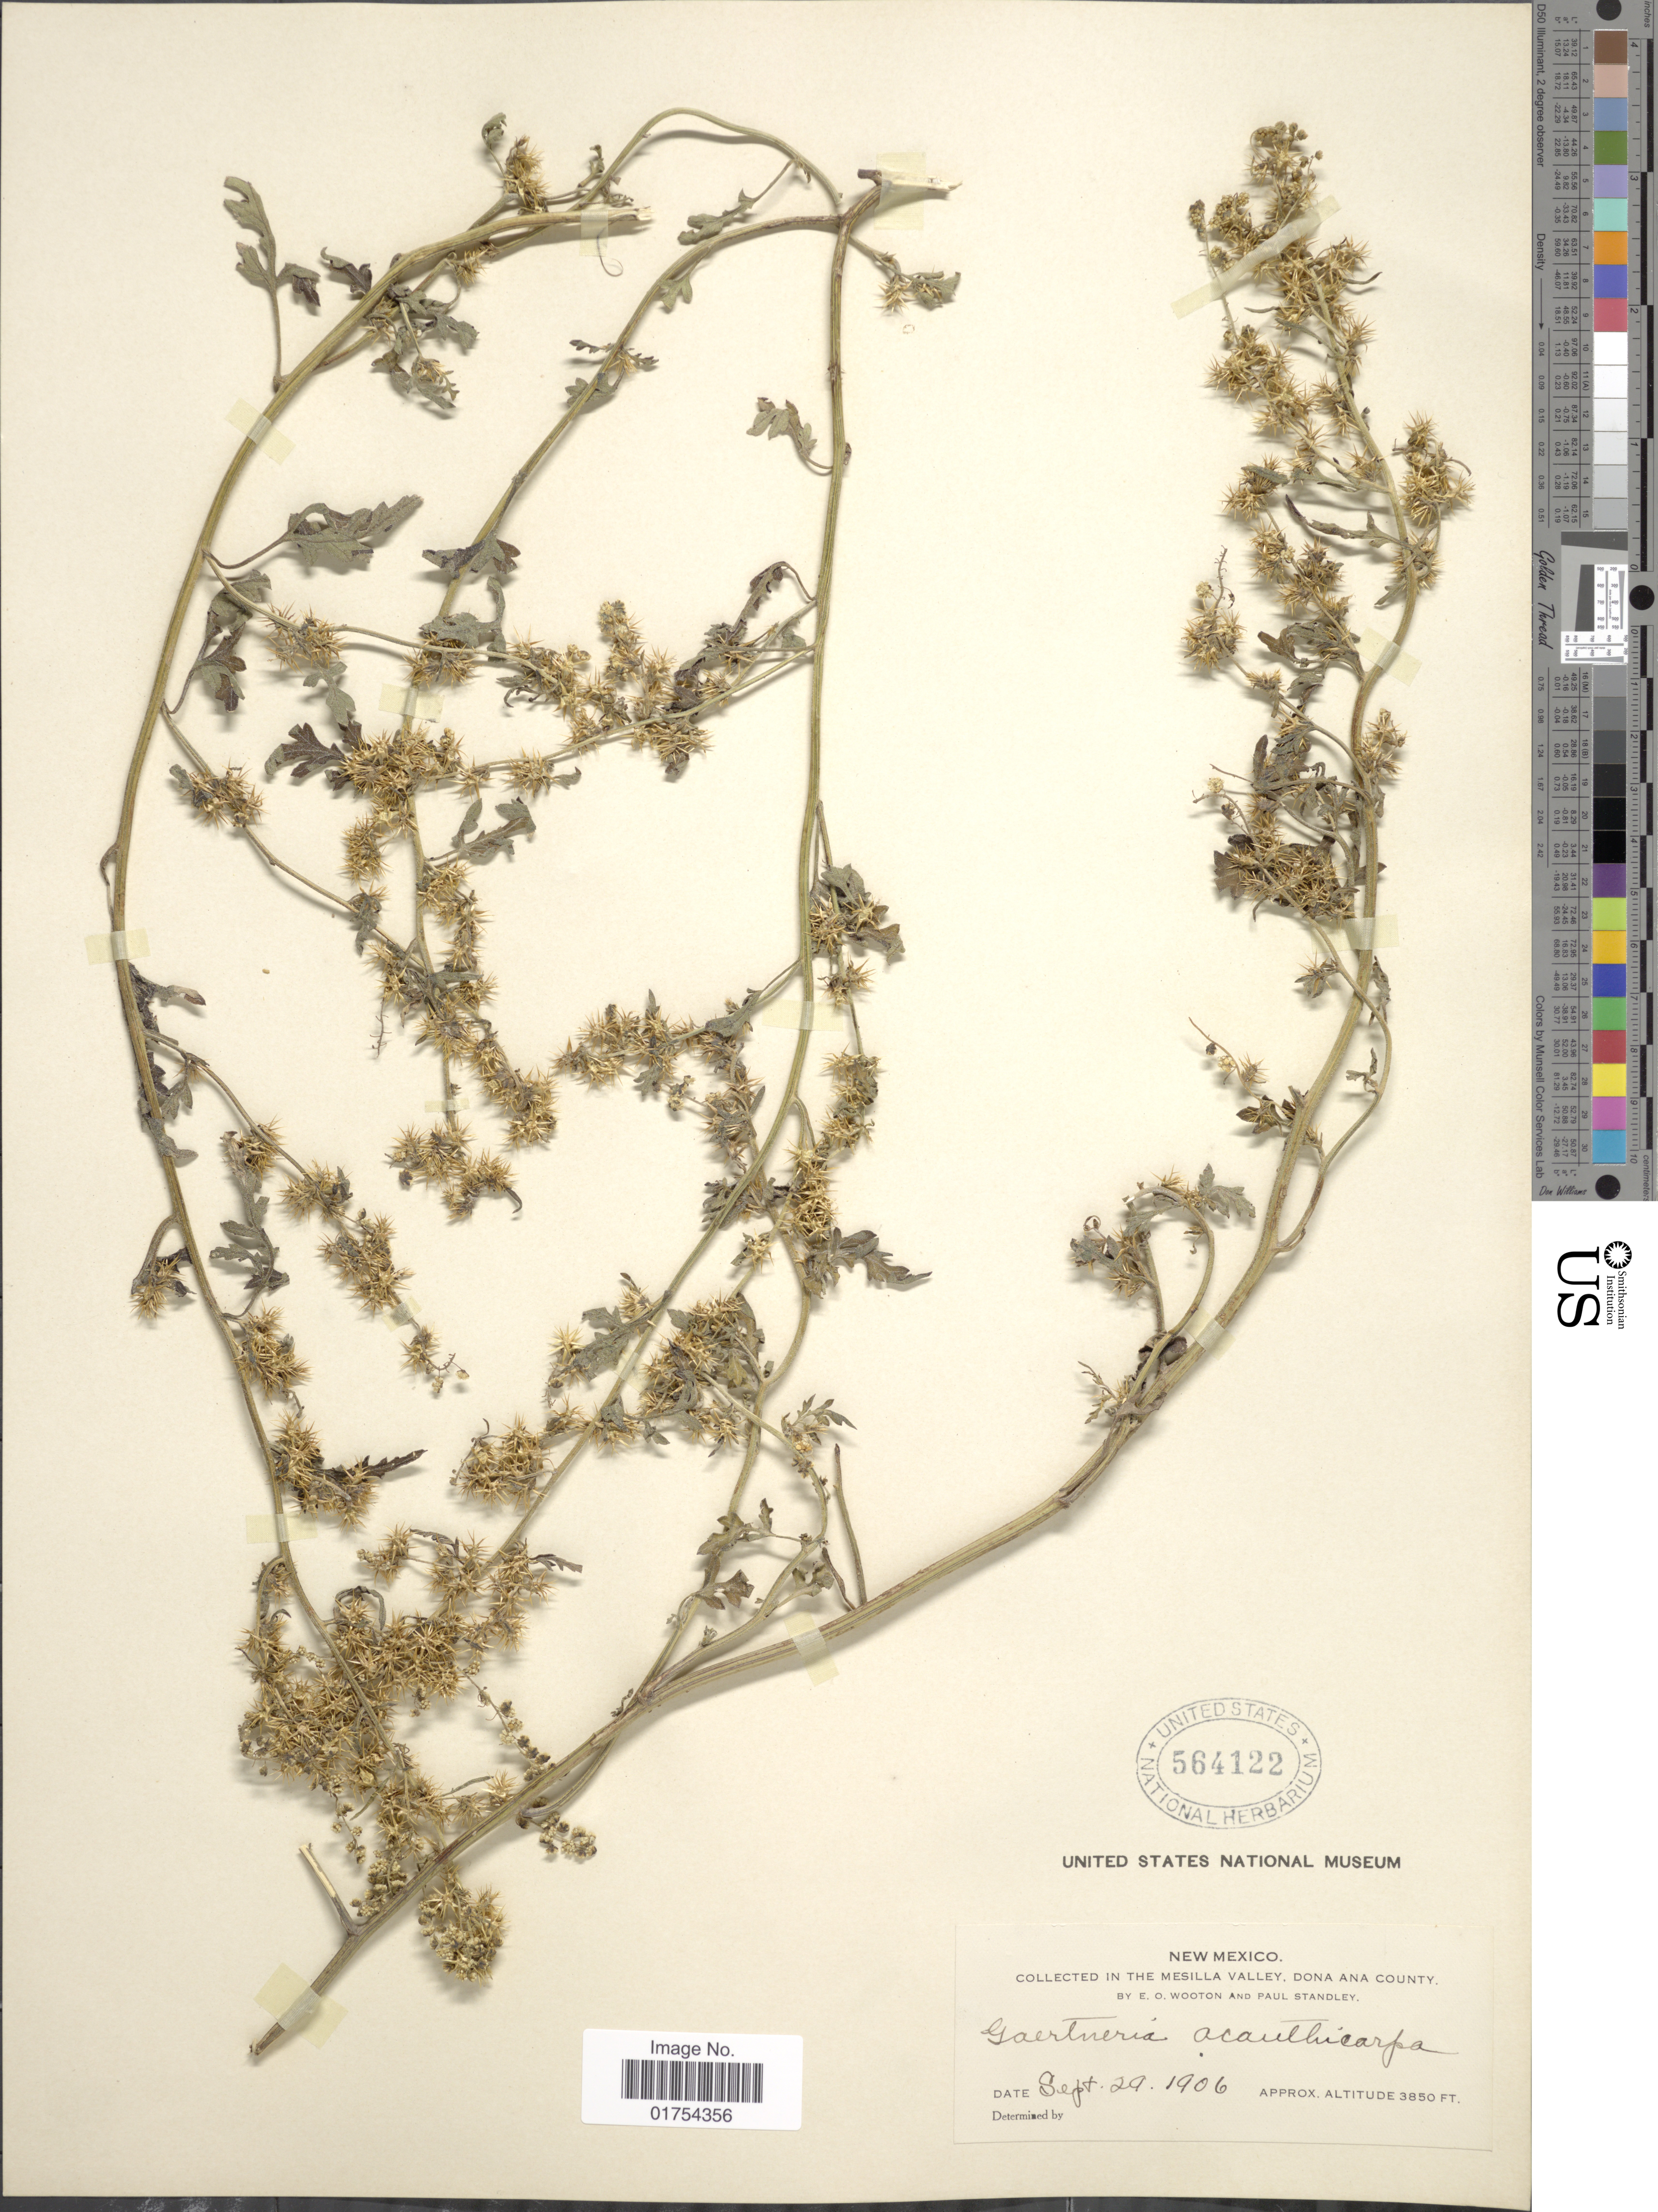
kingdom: Plantae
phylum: Tracheophyta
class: Magnoliopsida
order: Asterales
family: Asteraceae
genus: Franseria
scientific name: Franseria acanthicarpa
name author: Coville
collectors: E. O. Wooton & P. C. Standley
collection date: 1906-09-29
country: United States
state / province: New Mexico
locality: Mesilla Valley, Dona Ana County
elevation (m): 1173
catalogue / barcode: US 564122